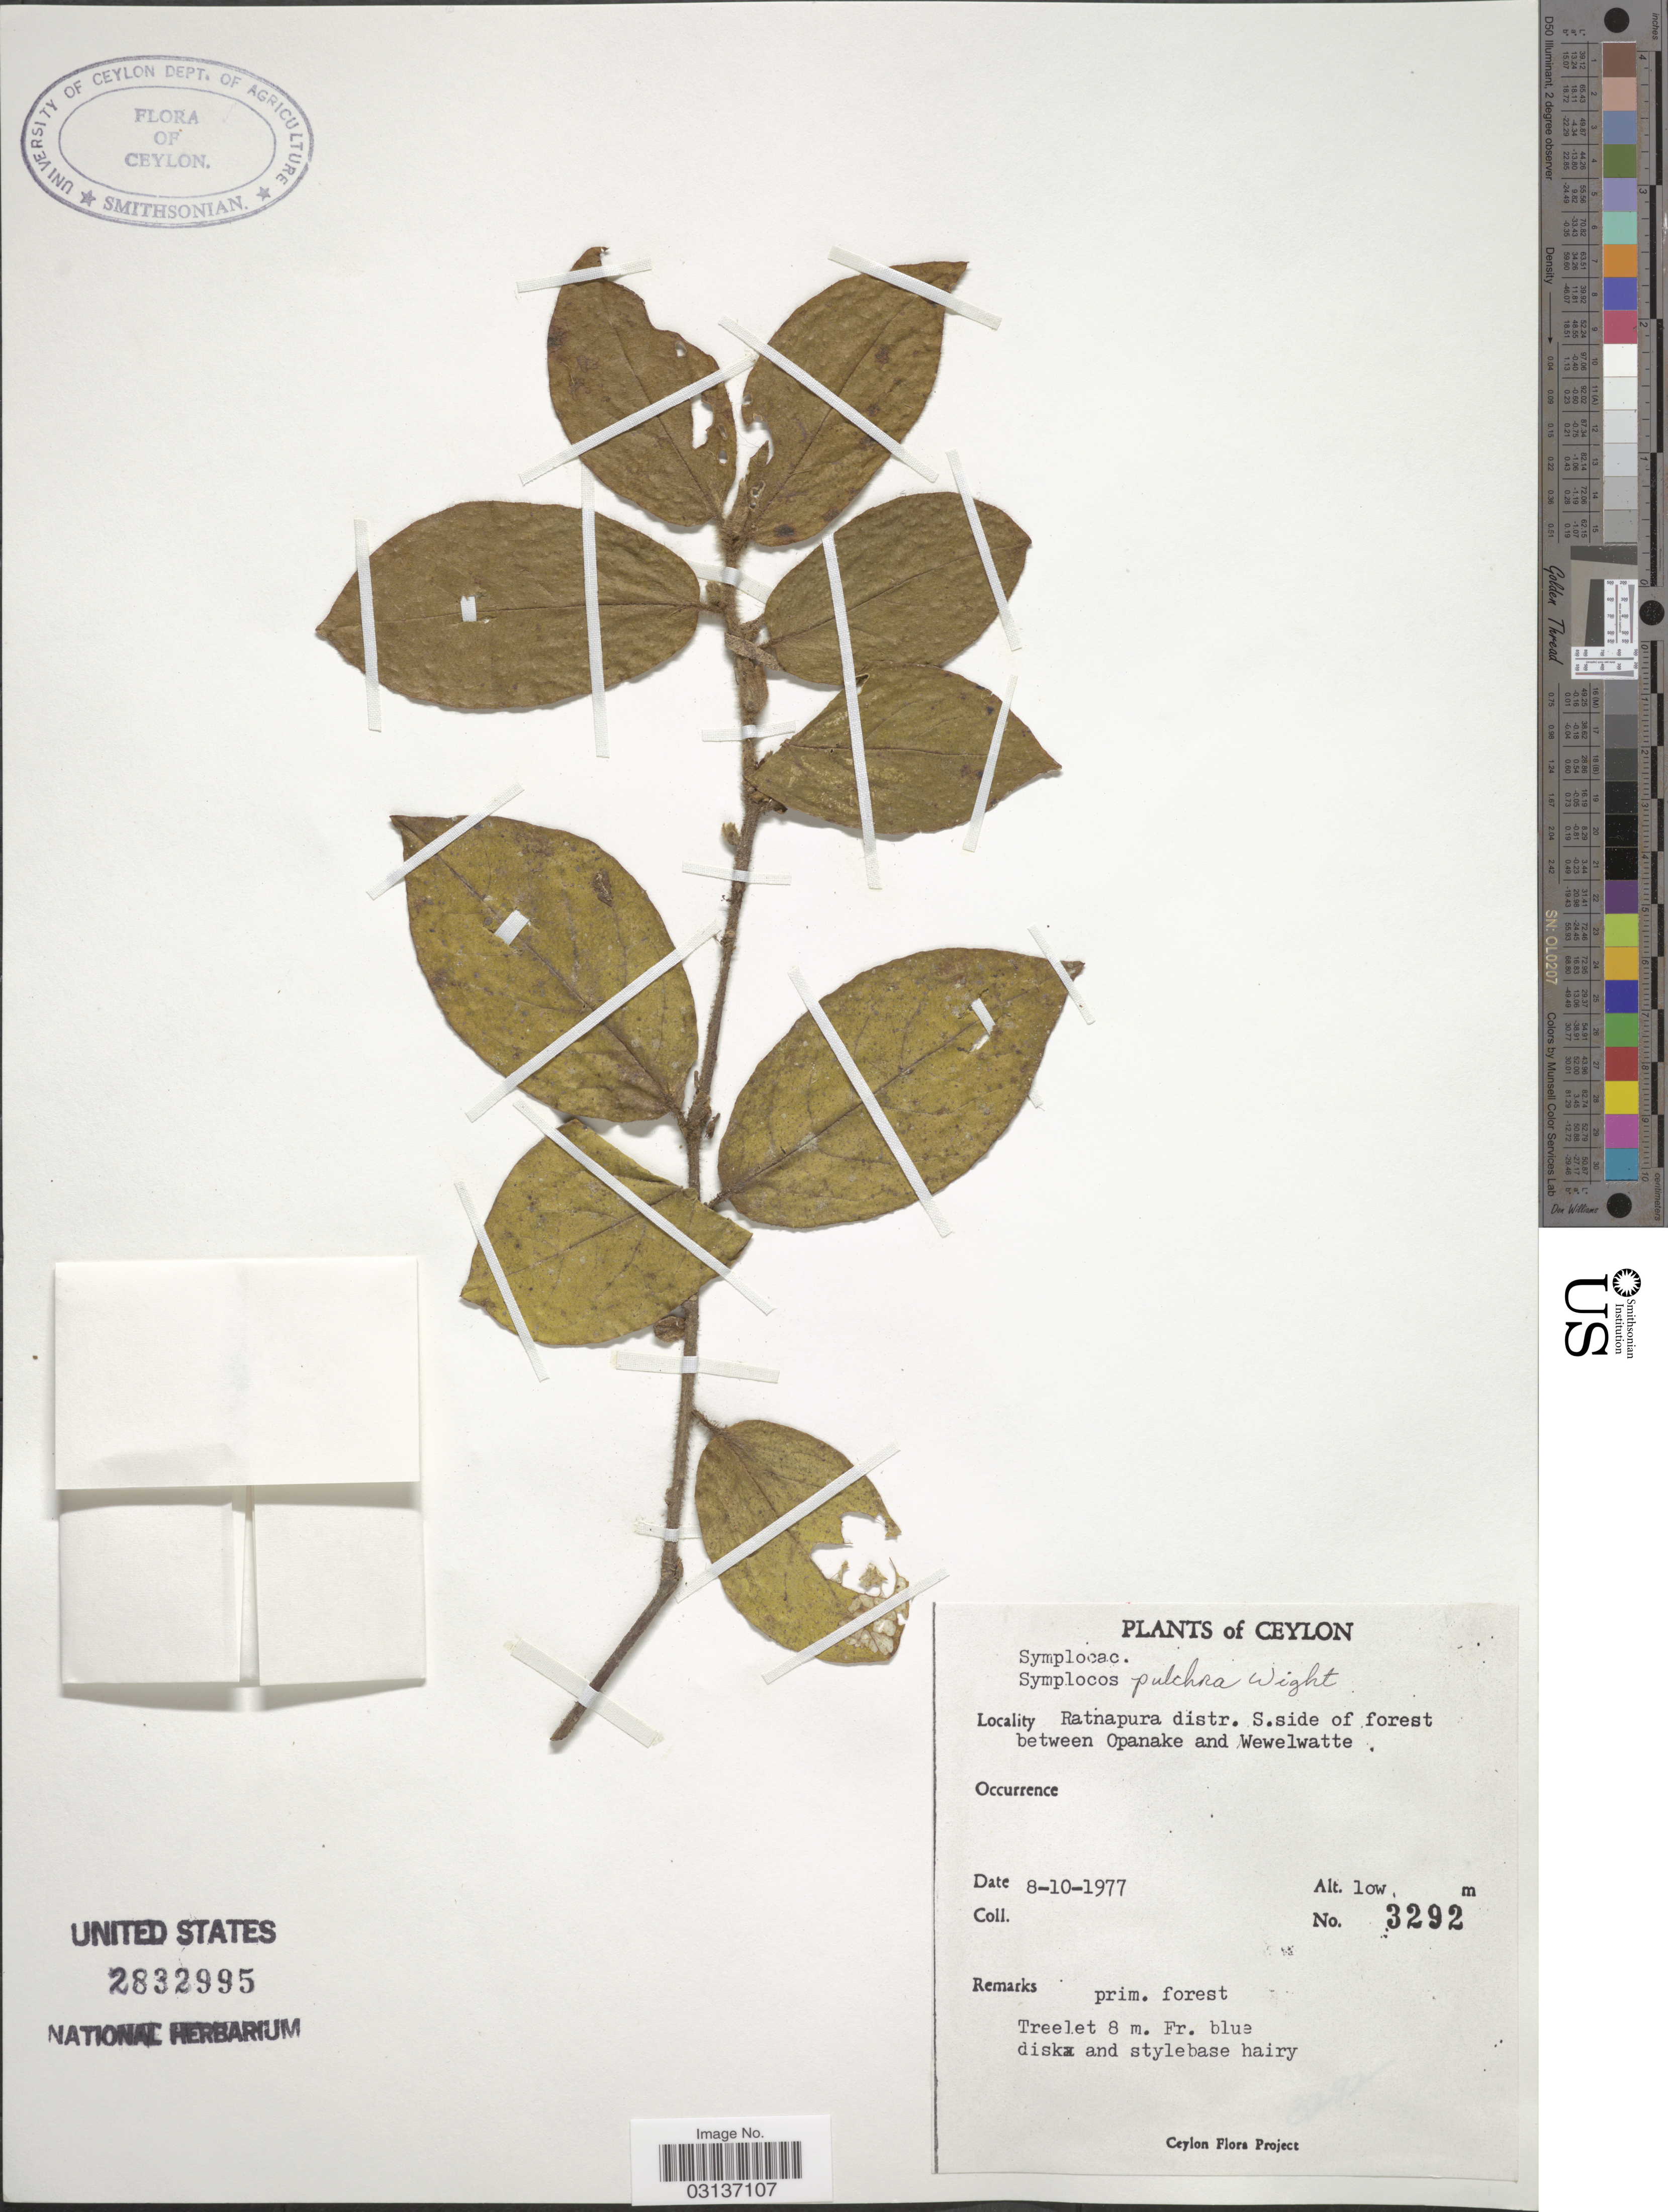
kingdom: Plantae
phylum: Tracheophyta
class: Magnoliopsida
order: Ericales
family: Symplocaceae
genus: Symplocos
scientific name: Symplocos pulchra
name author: Wight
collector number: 3292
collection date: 1977-10-08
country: Sri Lanka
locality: Ceylon. Ratnapura distr. S. side of forest between Opanake and Wewelwatte.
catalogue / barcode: US 2832995